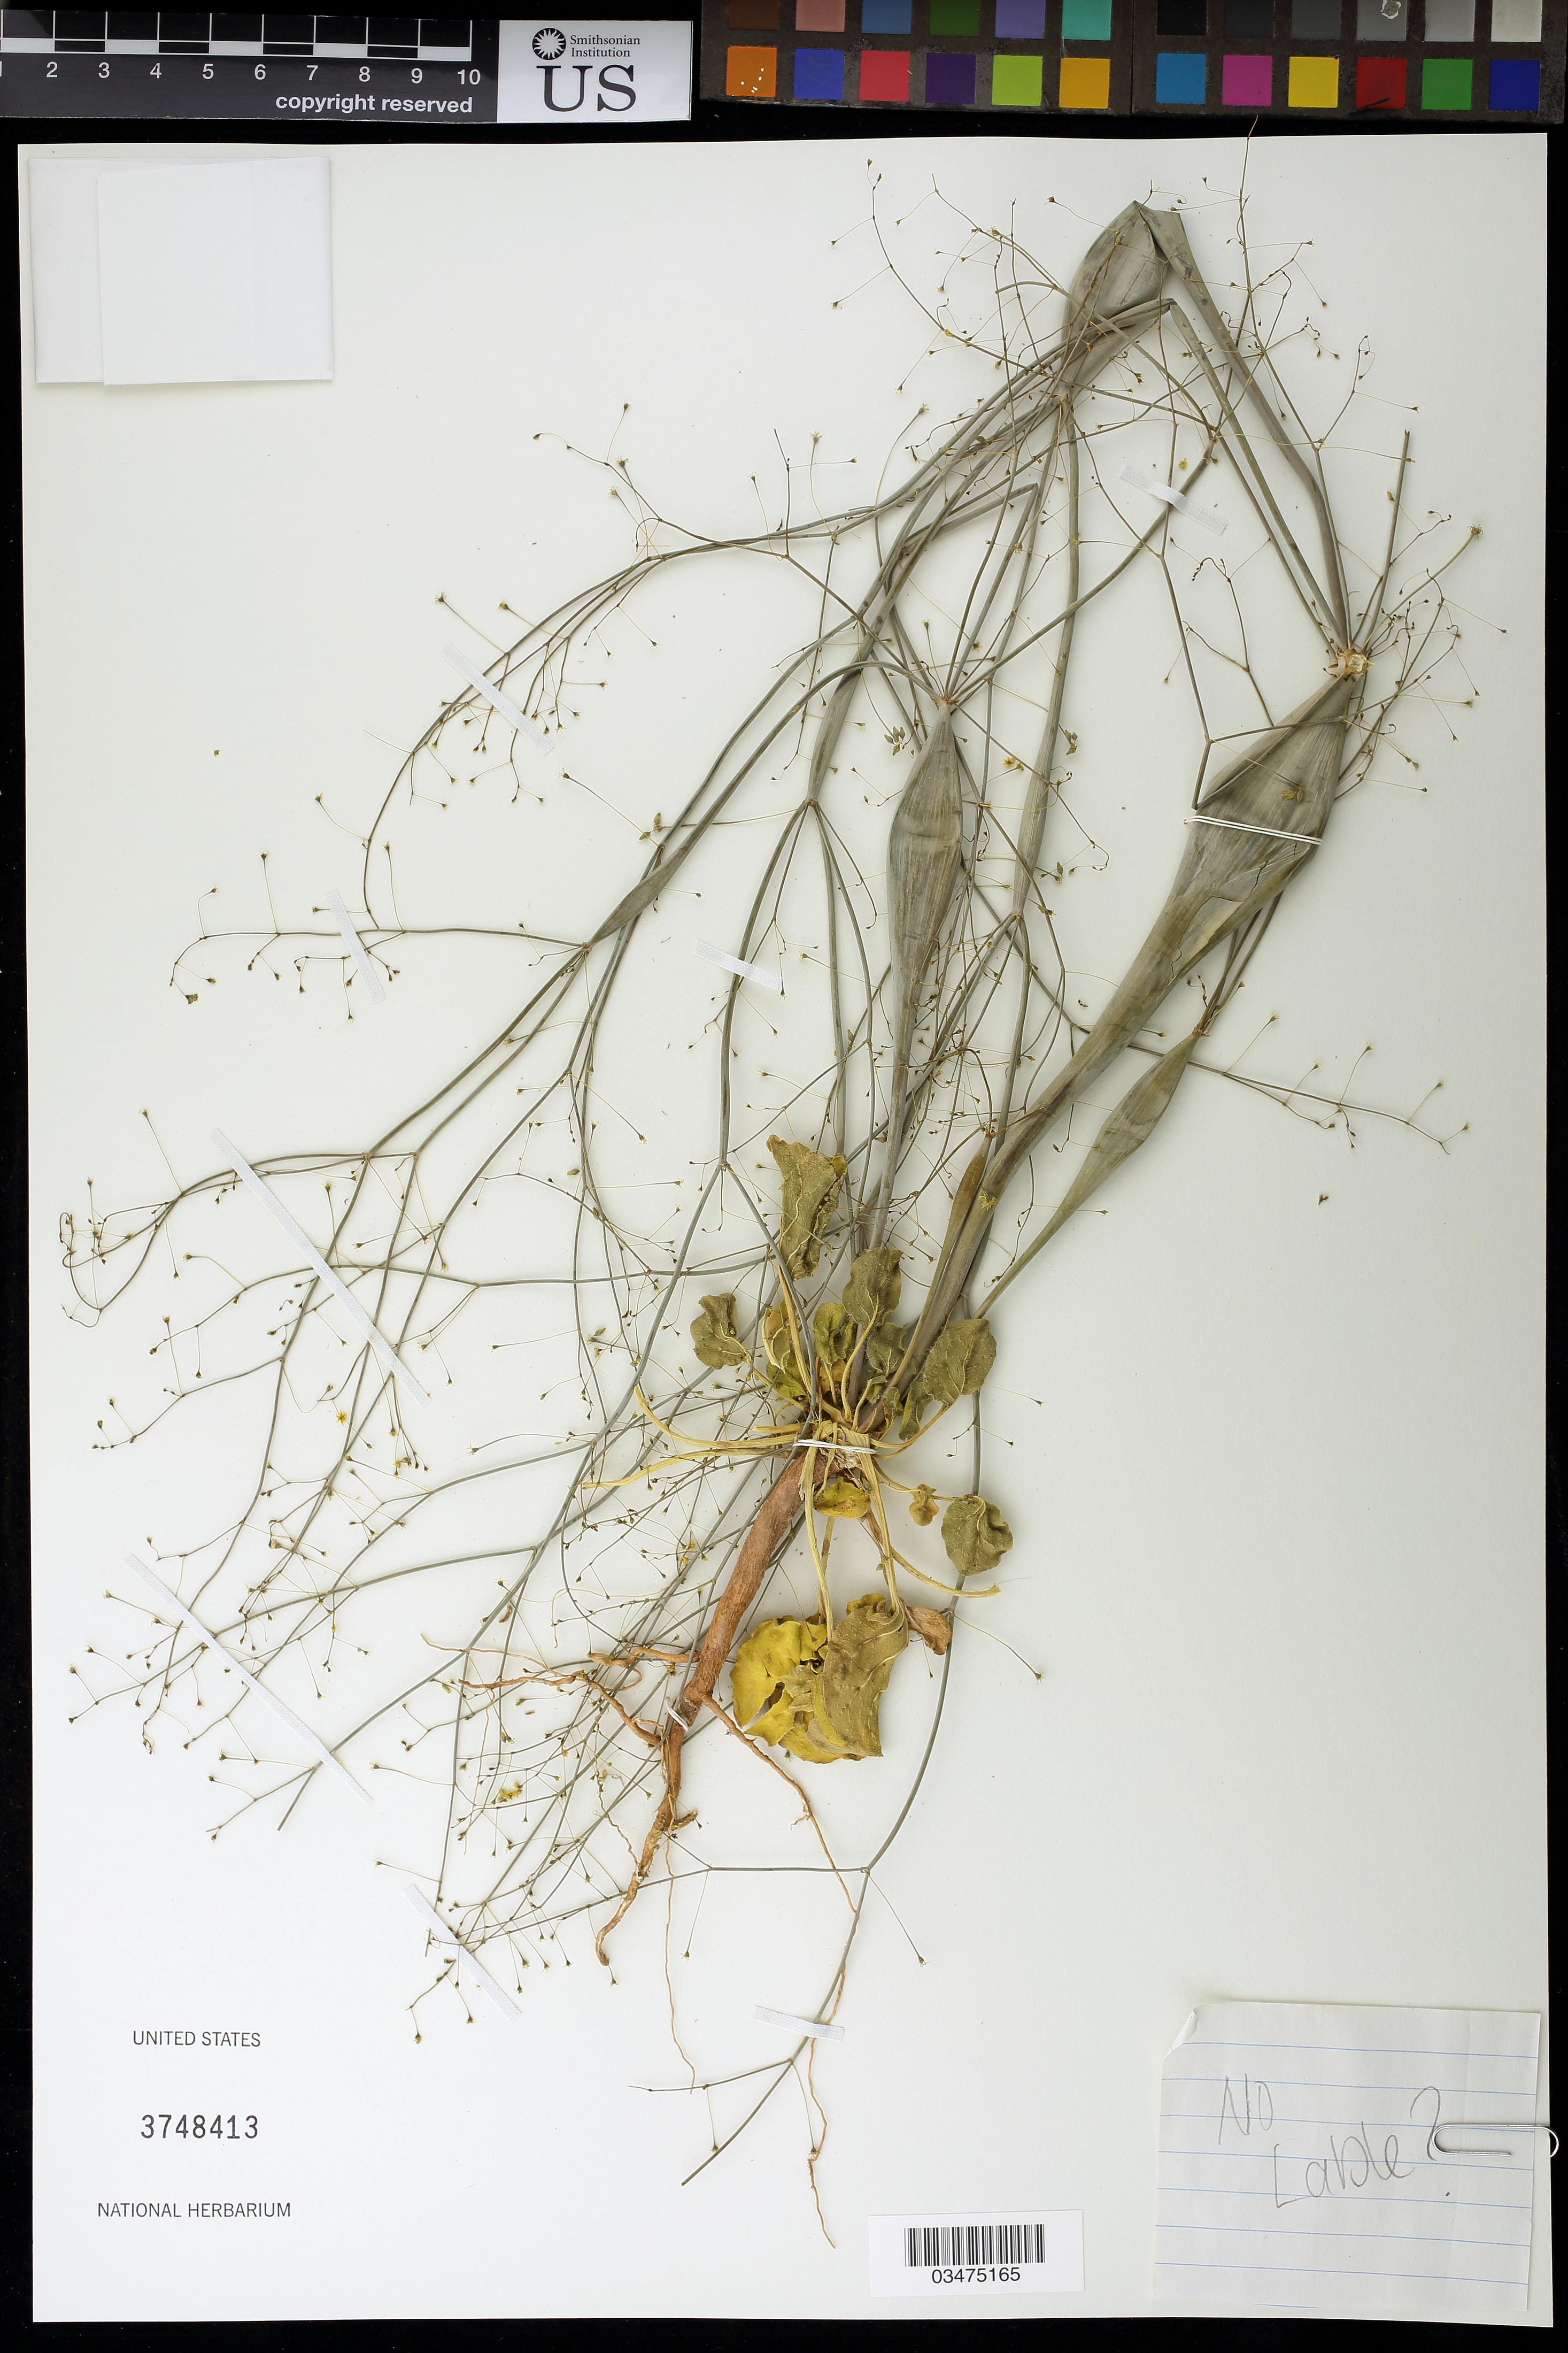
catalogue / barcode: US 3748413